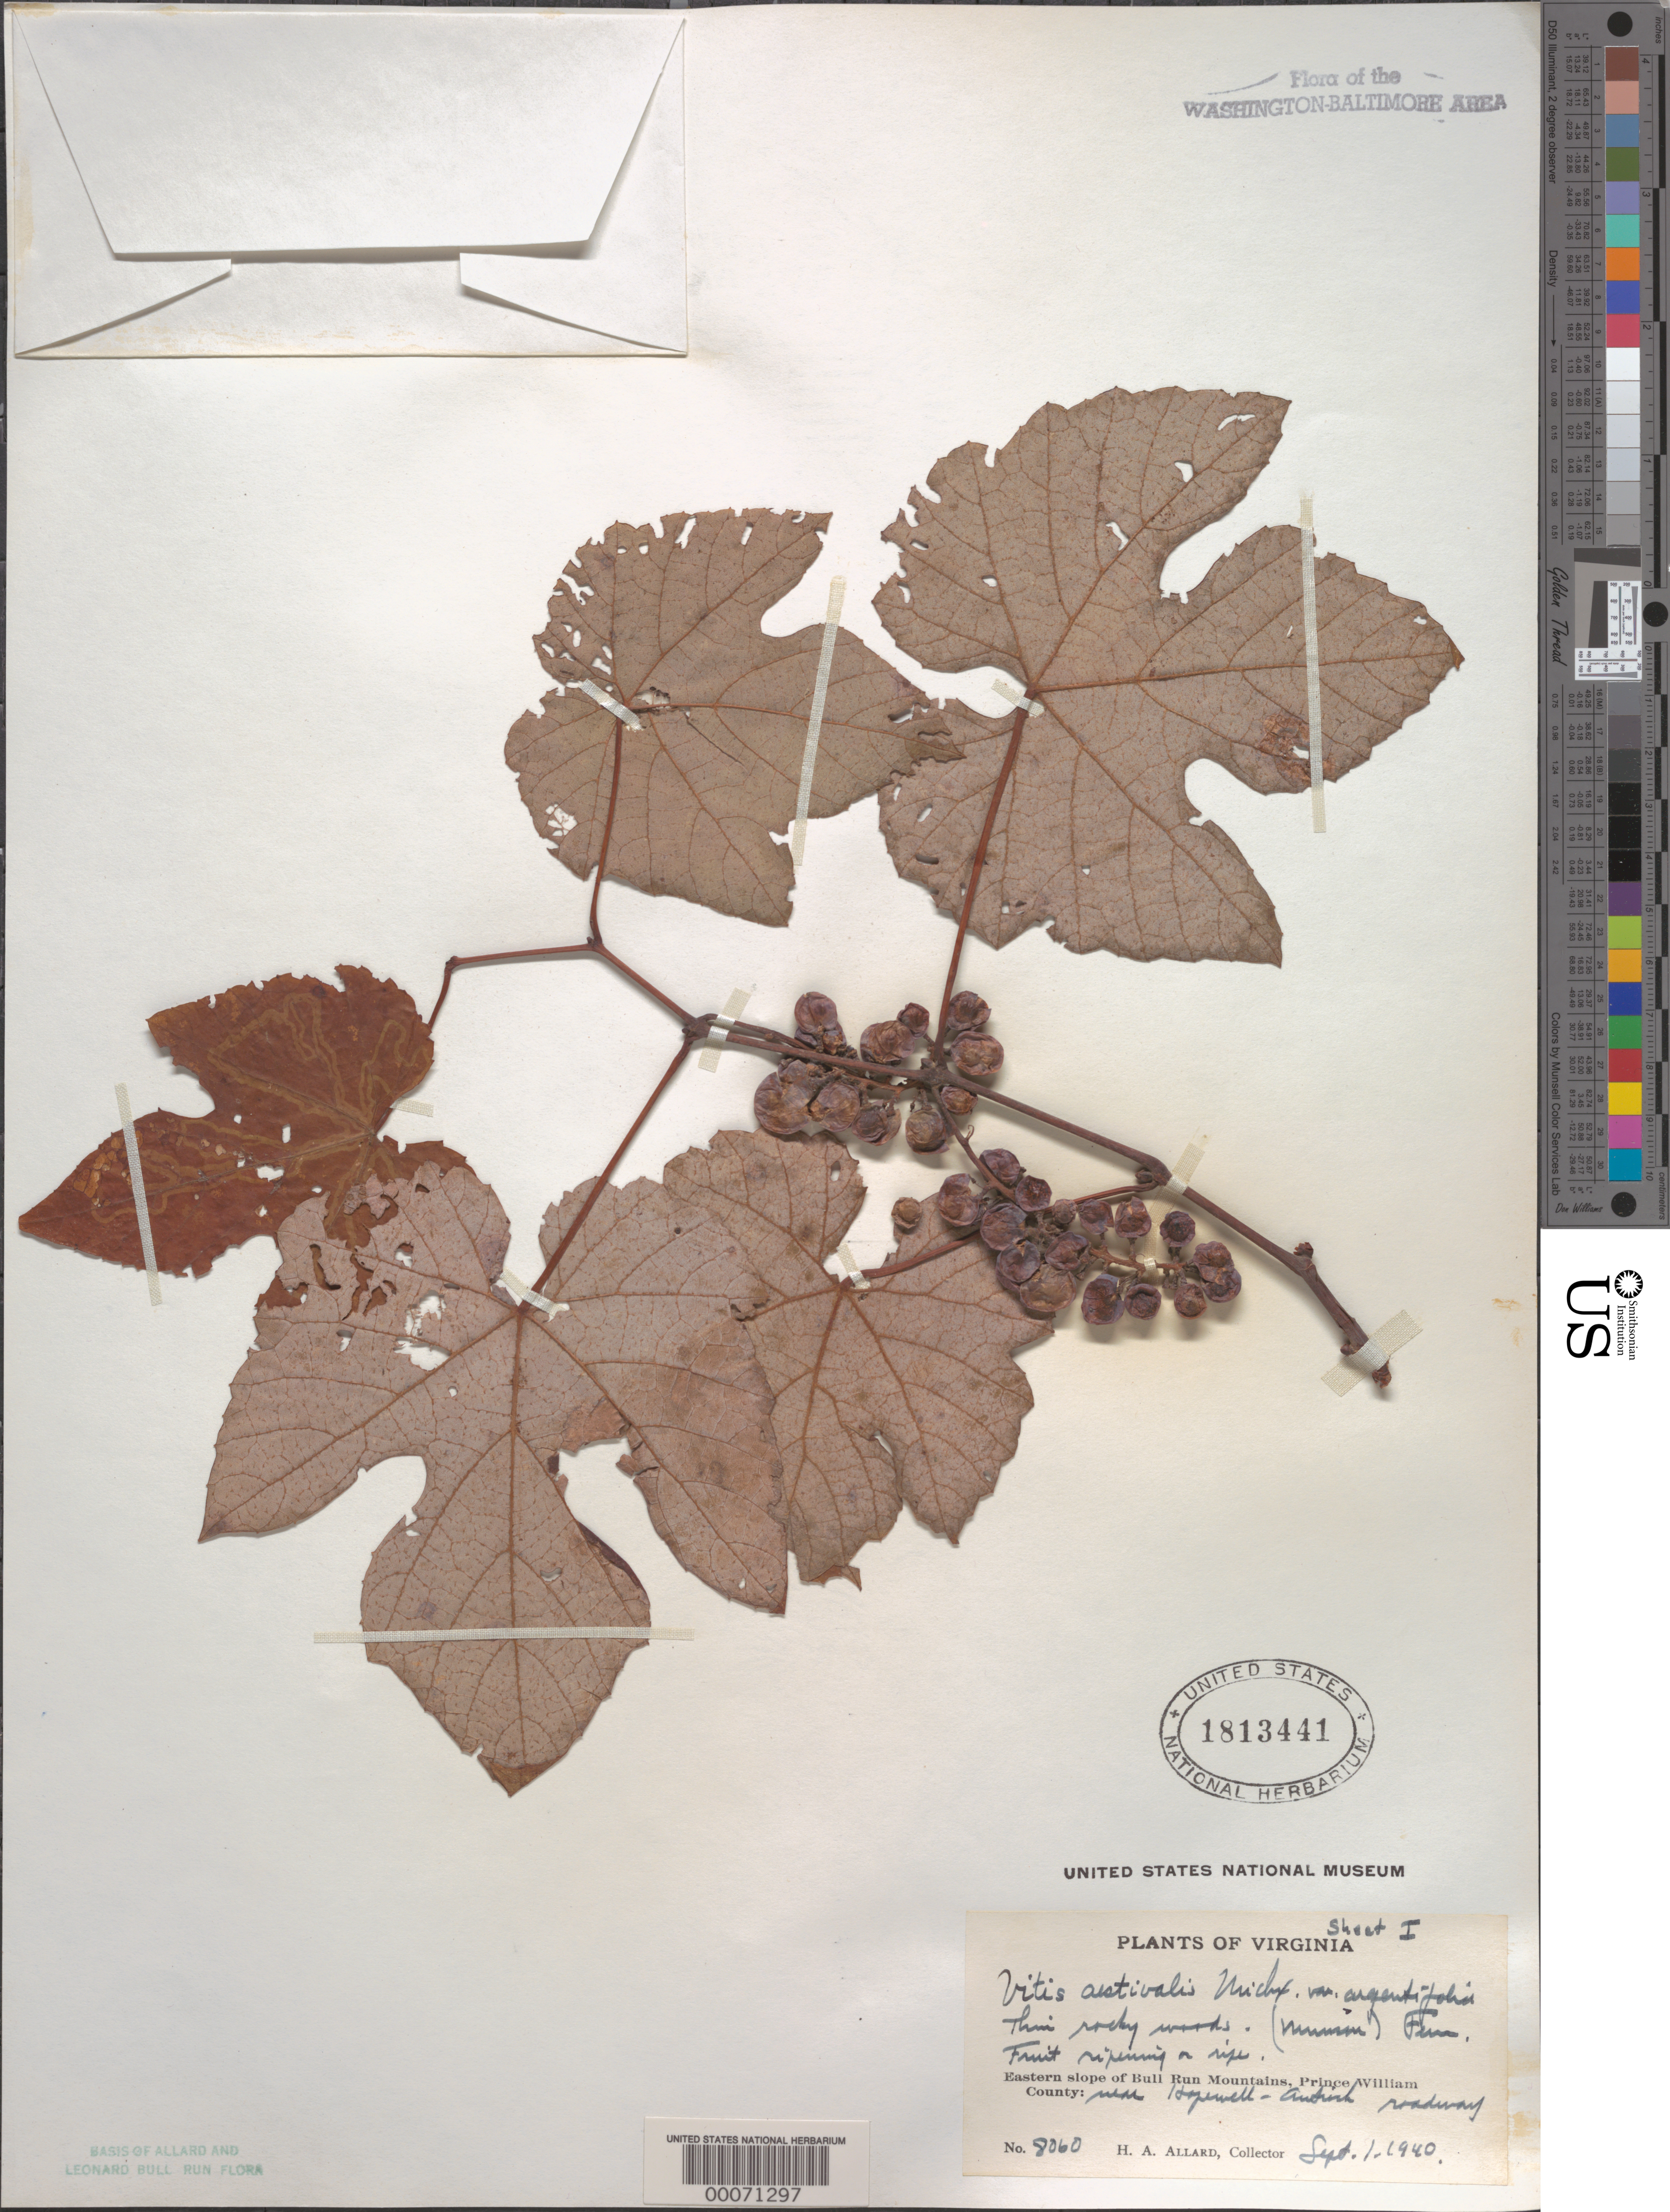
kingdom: Plantae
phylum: Tracheophyta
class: Magnoliopsida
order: Vitales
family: Vitaceae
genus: Vitis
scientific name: Vitis aestivalis var. argentifolia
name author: Michx.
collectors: H. A. Allard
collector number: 8060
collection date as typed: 01 Sep 1940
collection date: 1940-09-01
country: United States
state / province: Virginia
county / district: Prince William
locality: Hopewell-Antioch Roadway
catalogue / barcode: US 1813441